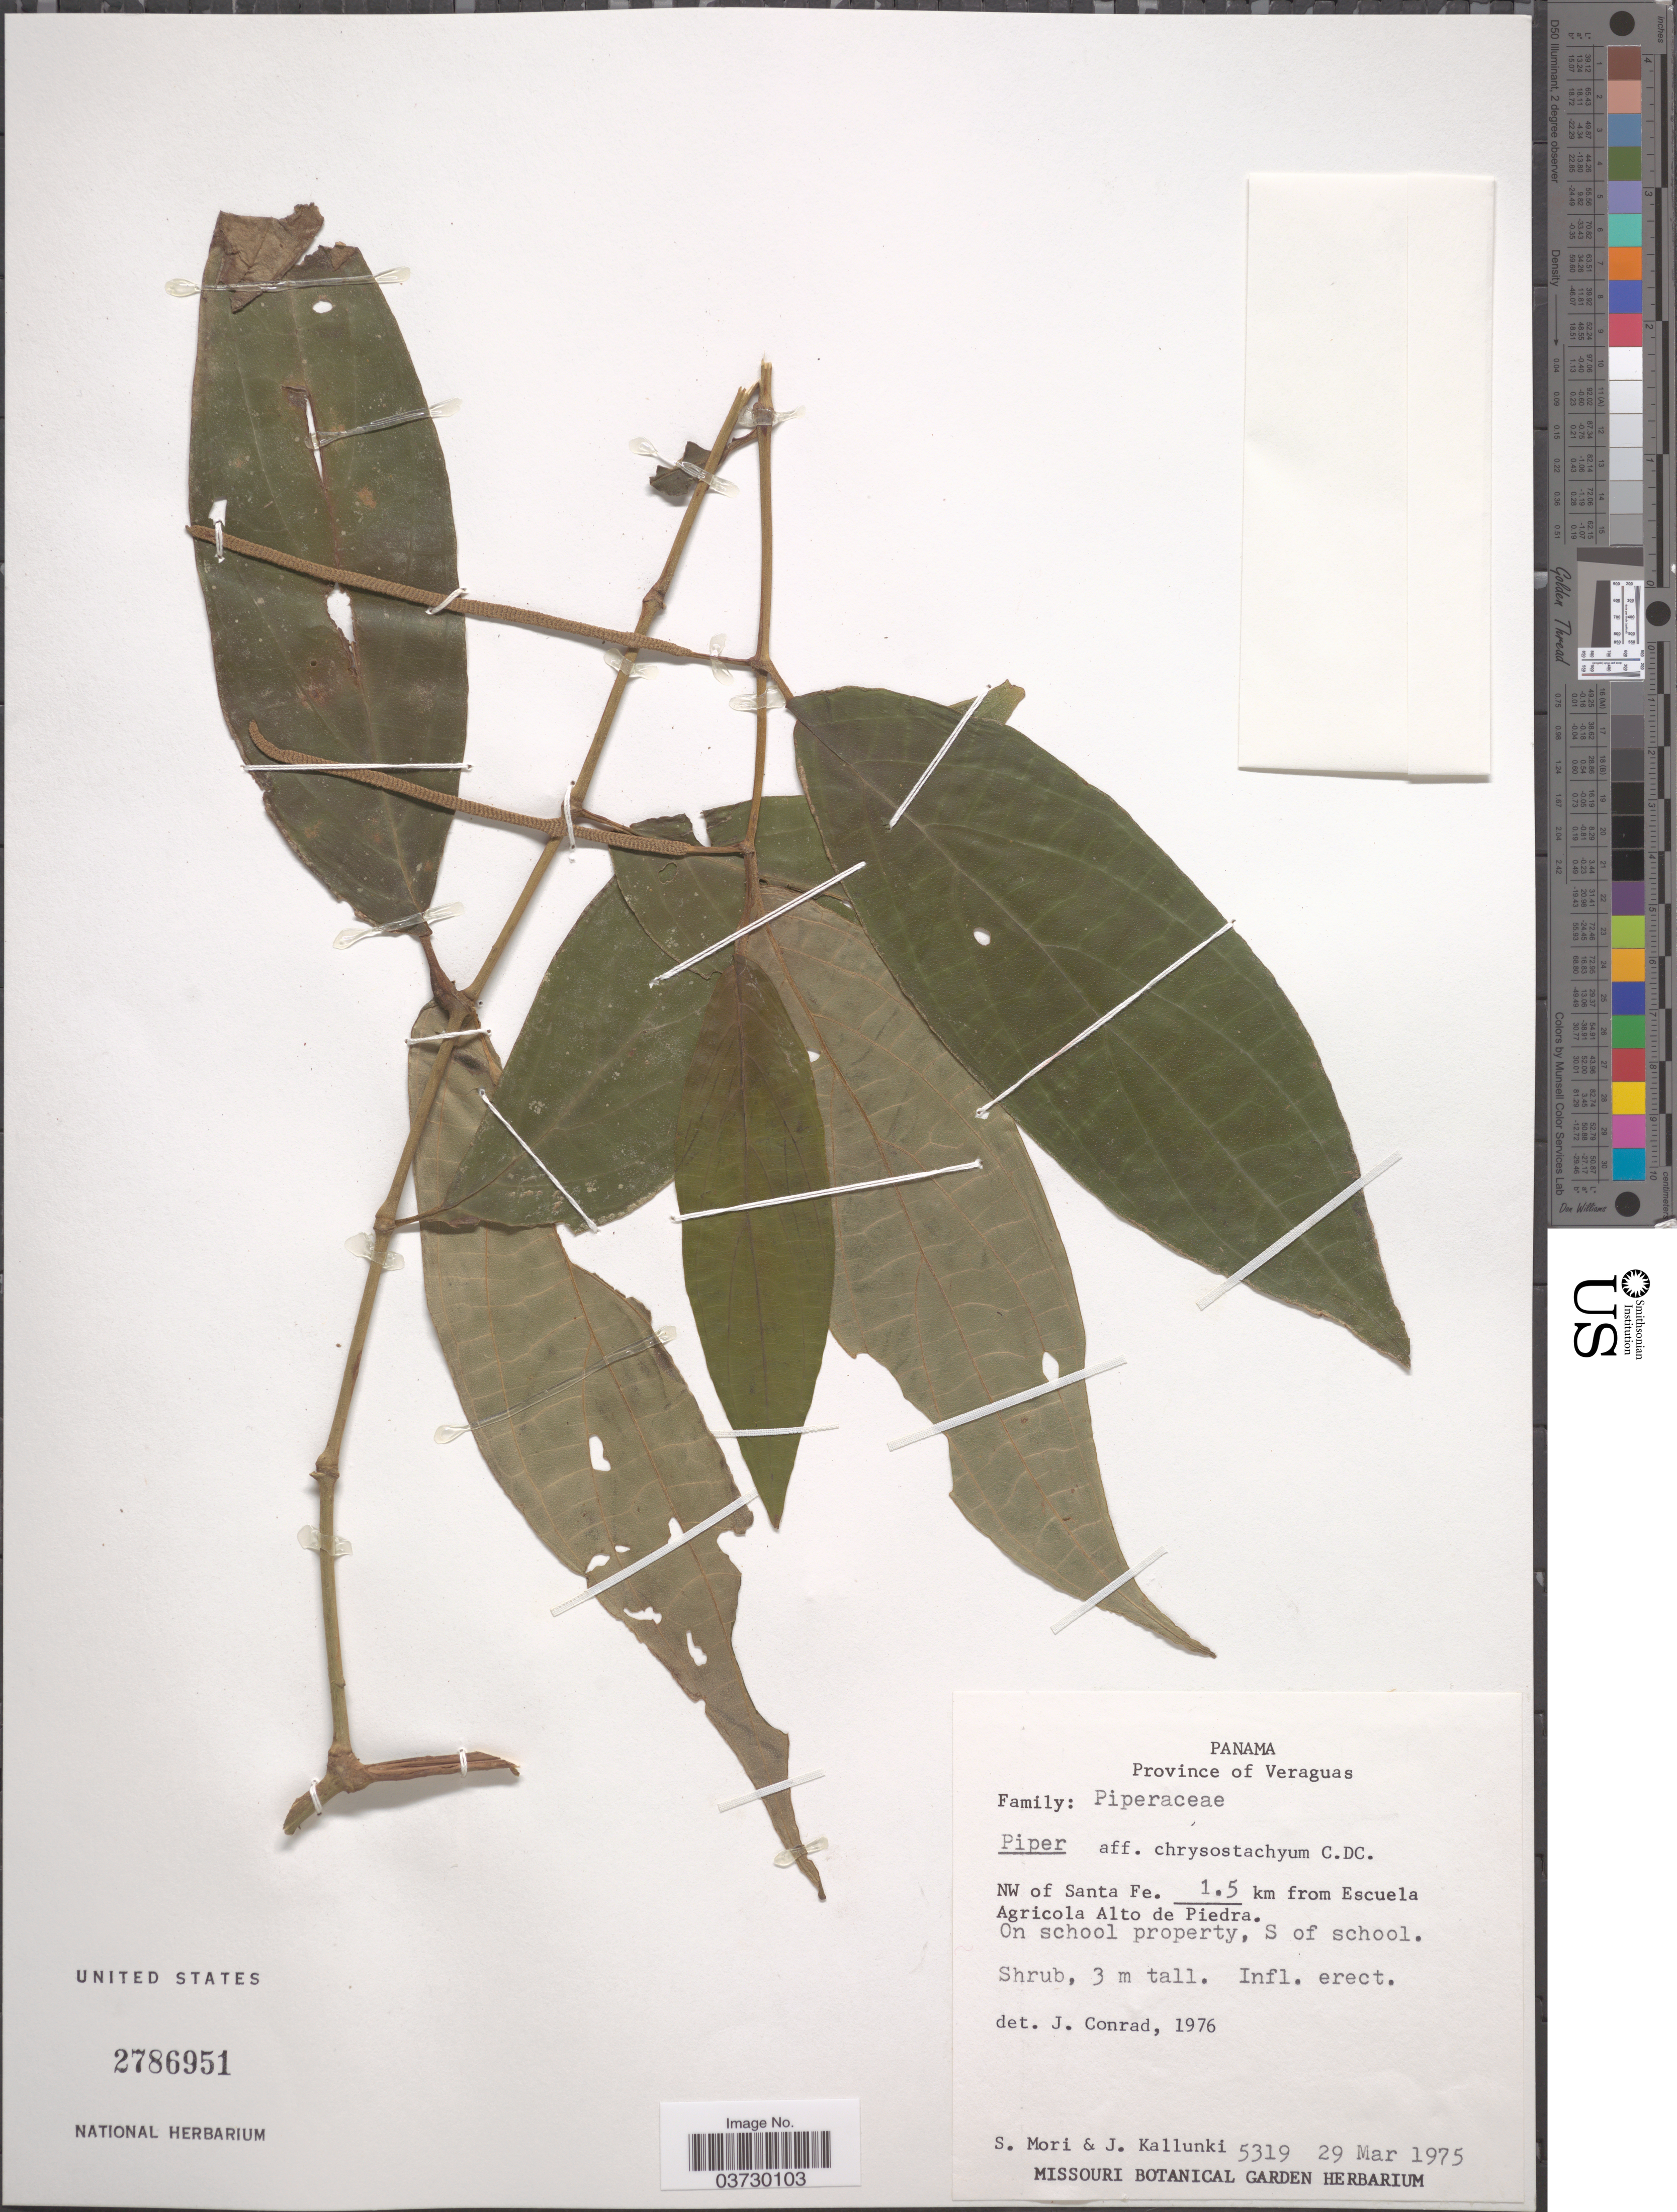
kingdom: Plantae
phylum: Tracheophyta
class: Magnoliopsida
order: Piperales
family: Piperaceae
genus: Piper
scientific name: Piper chrysostachyum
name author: C. DC.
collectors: S. Mori & J. Kallunki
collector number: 5319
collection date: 1975-03-29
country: Panama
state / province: Veraguas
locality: NW of Santa Fe. 1.5 km from Escuelsa Agricolo Alto de Piedra. On school property, S of school.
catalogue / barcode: US 2786951